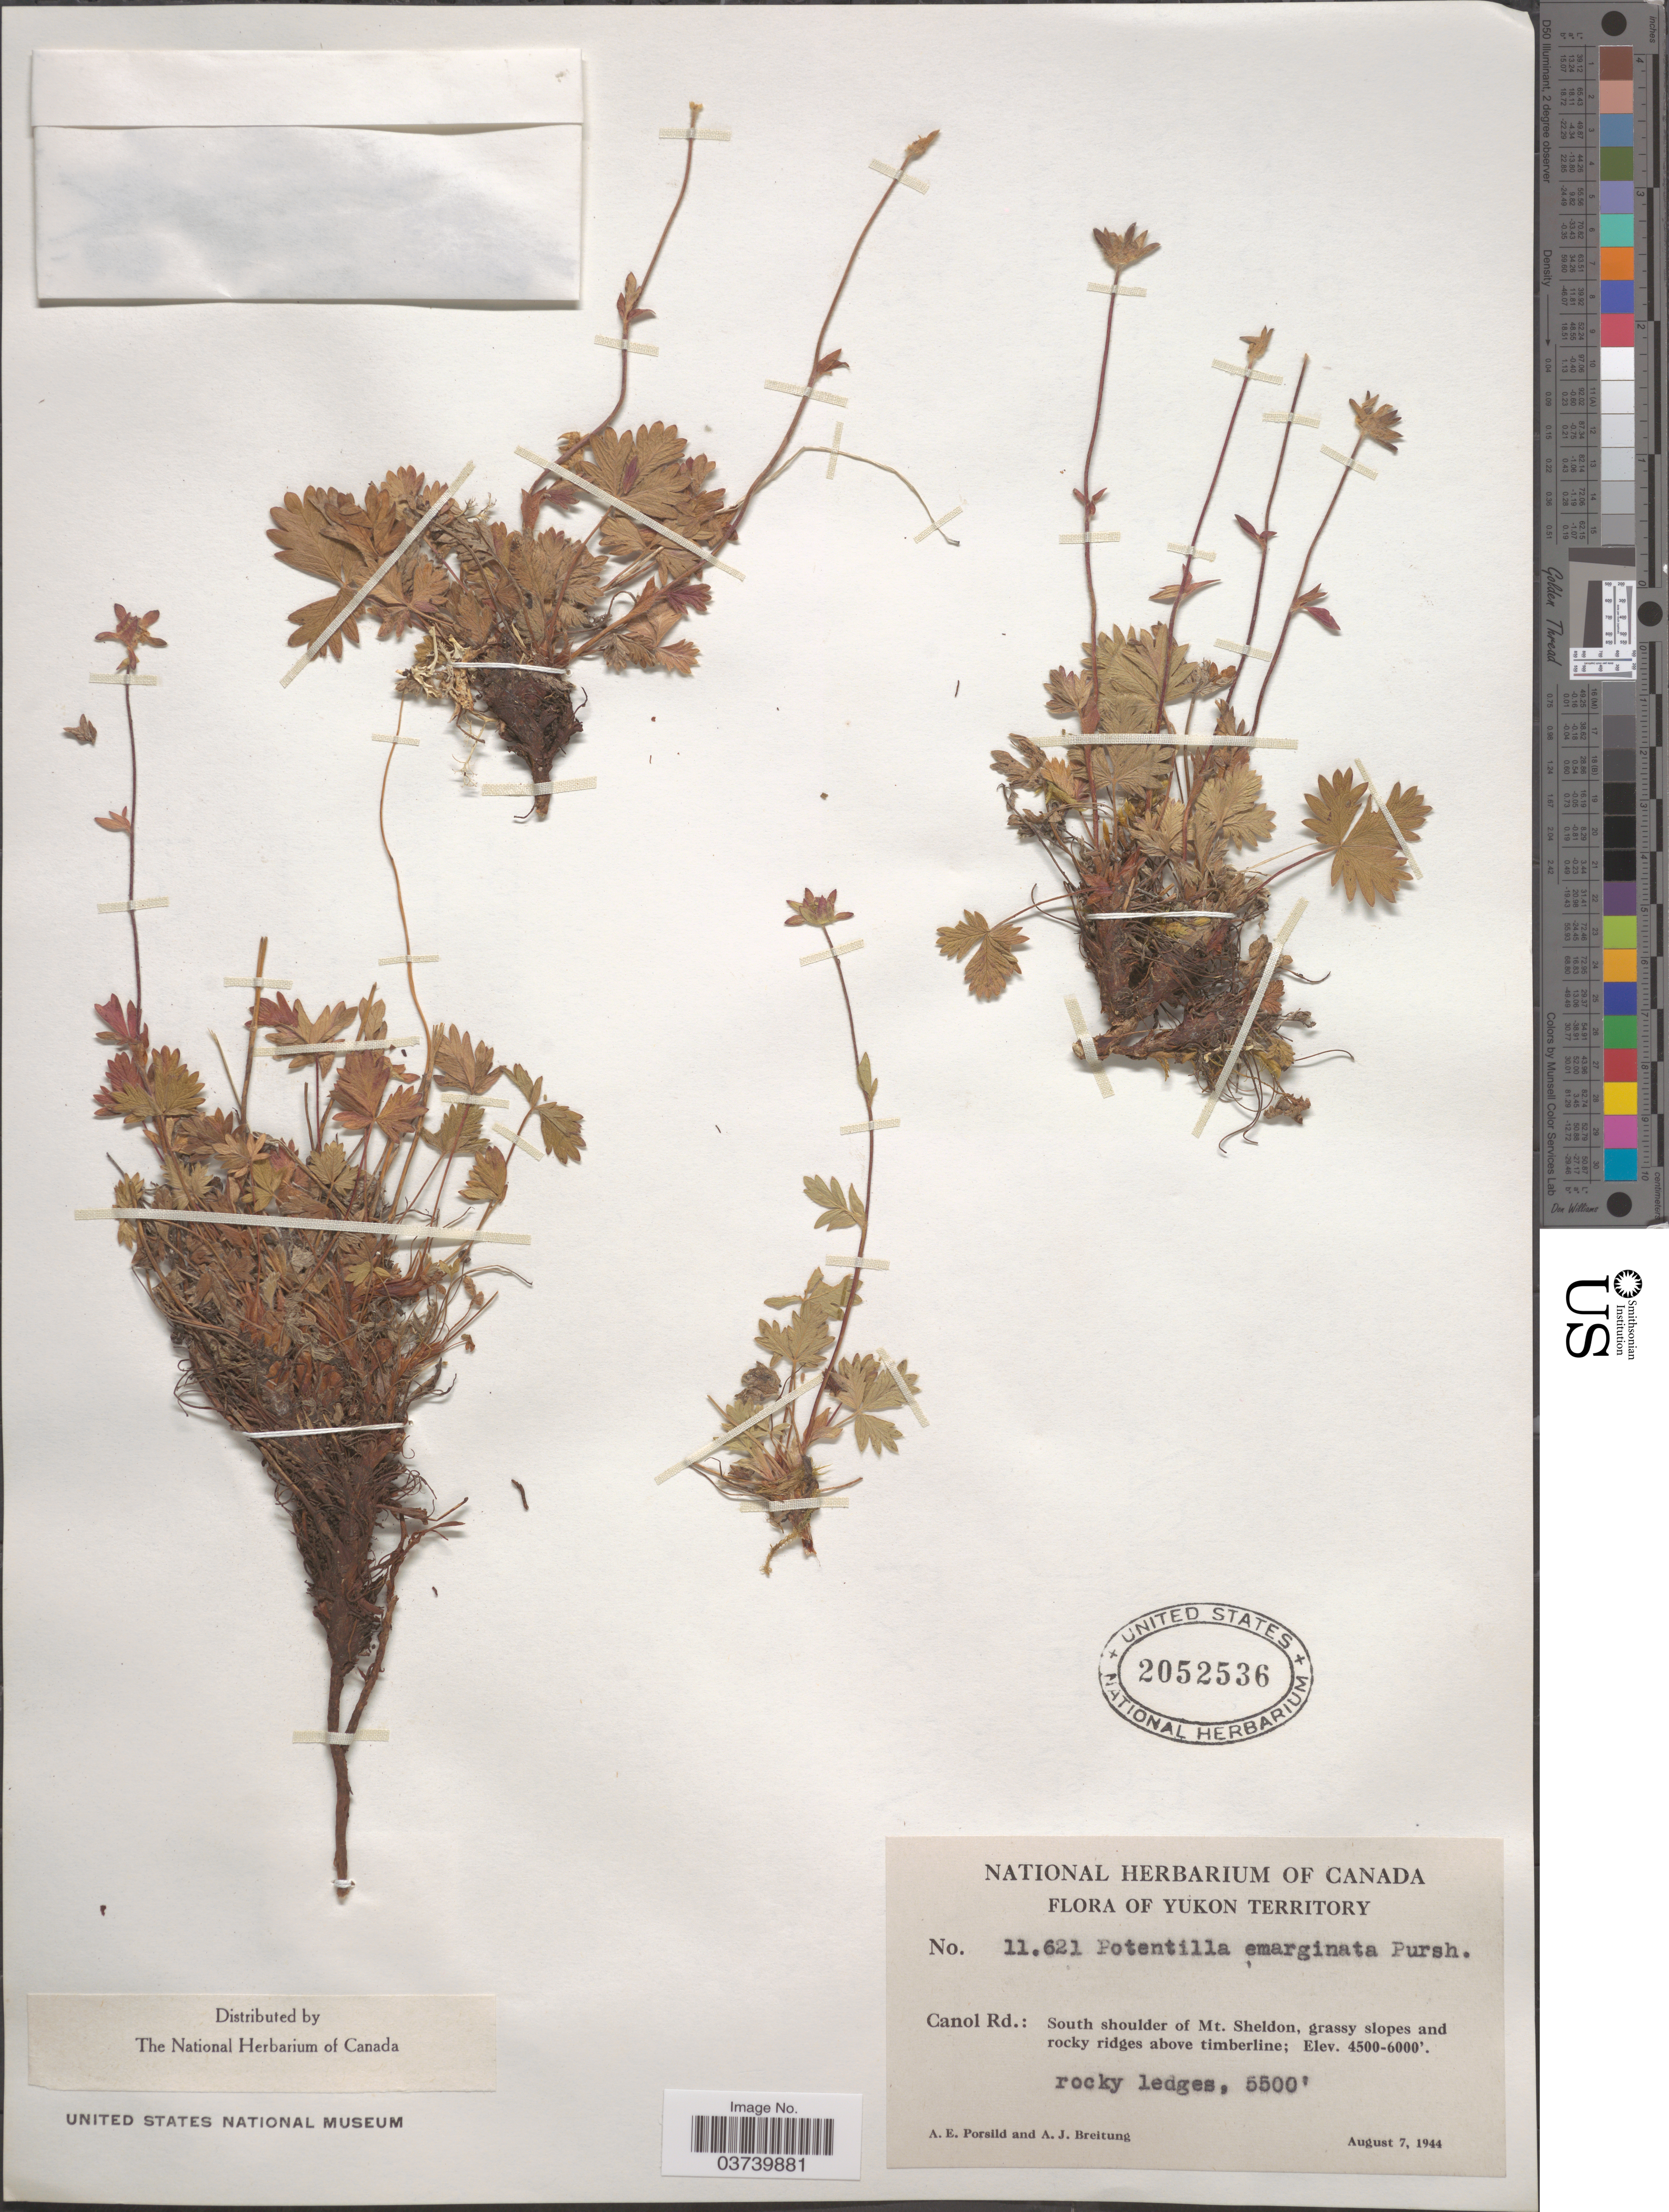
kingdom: Plantae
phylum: Tracheophyta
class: Magnoliopsida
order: Rosales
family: Rosaceae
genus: Potentilla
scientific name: Potentilla hyparctica subsp. hyparctica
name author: Malte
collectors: A. E. Porsild & A. Breitung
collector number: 11621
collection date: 1944-08-07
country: Canada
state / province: Yukon Territory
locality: Canol Rd.: South shoulder of Mt. Sheldon.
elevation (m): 1676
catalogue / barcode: US 2052536